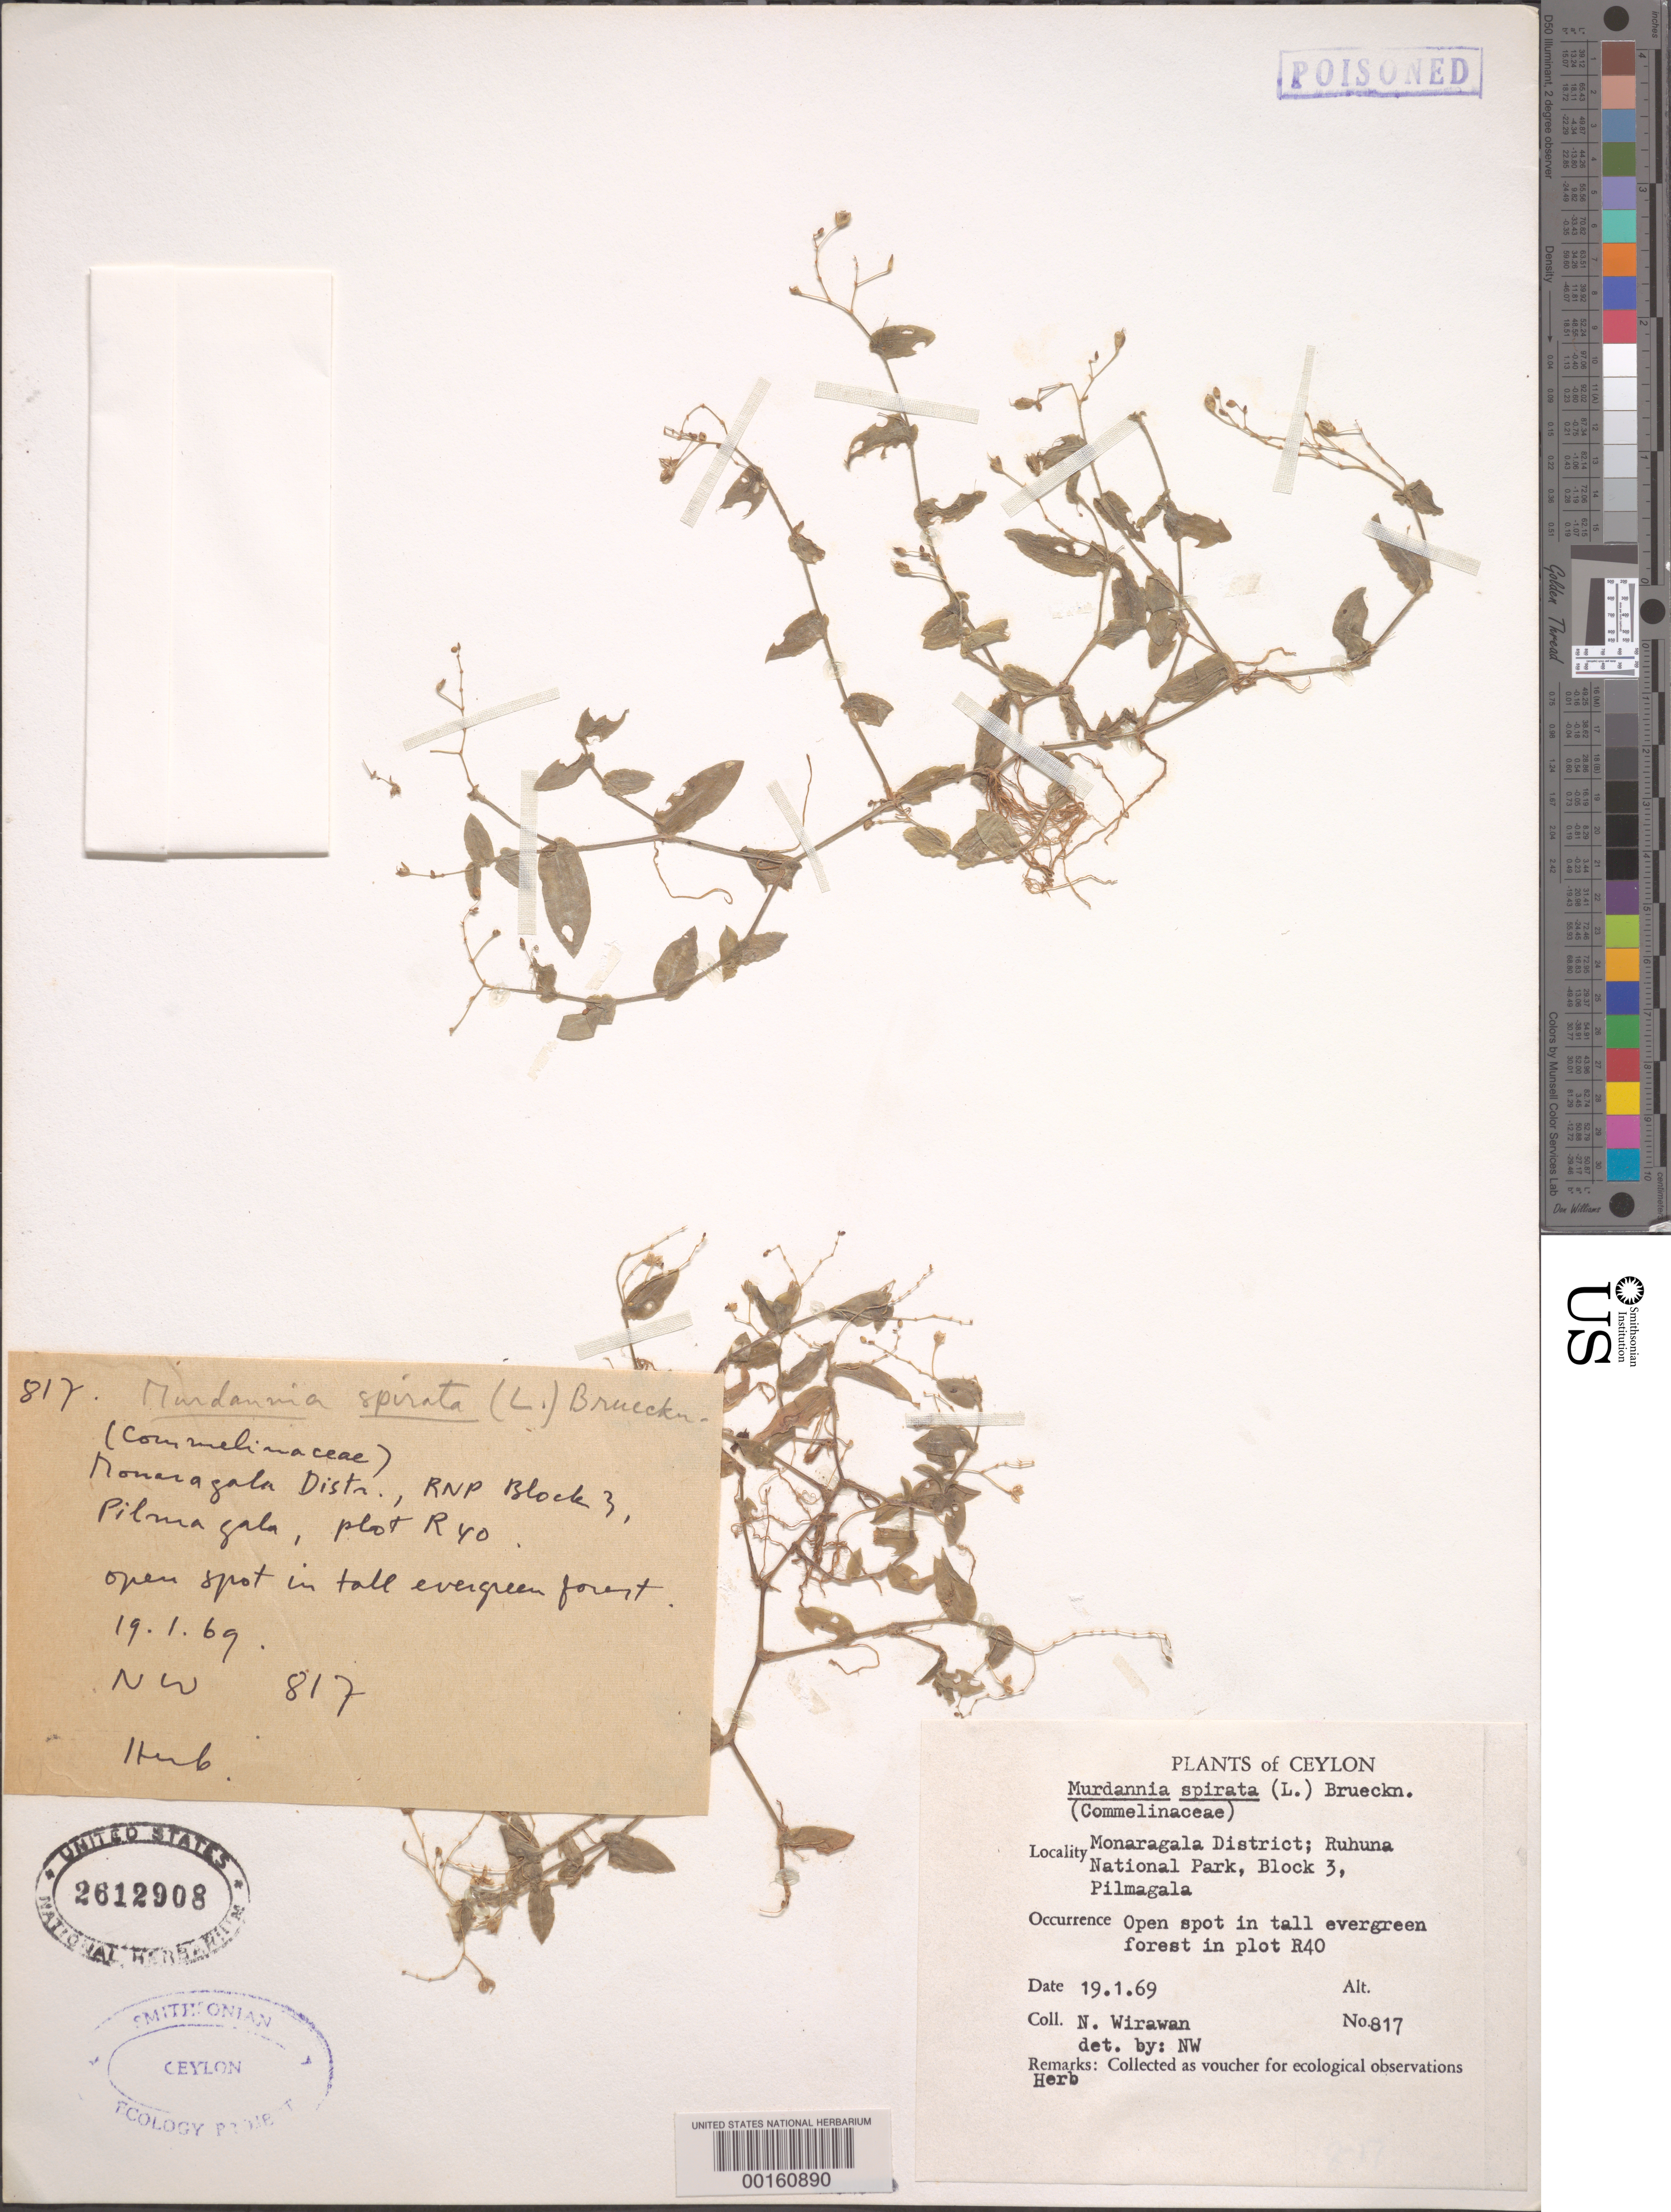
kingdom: Plantae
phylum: Tracheophyta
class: Liliopsida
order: Commelinales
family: Commelinaceae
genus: Murdannia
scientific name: Murdannia spirata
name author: (L.) G. Brückn.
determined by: Wirawab, N.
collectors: N. Wirawan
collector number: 817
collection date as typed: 19 Jan 1969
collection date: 1969-01-19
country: Sri Lanka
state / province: Uva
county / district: Monaragala Dist.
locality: Ruhuna national park, pilmagala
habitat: Open area in evergreen forest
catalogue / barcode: US 2612908